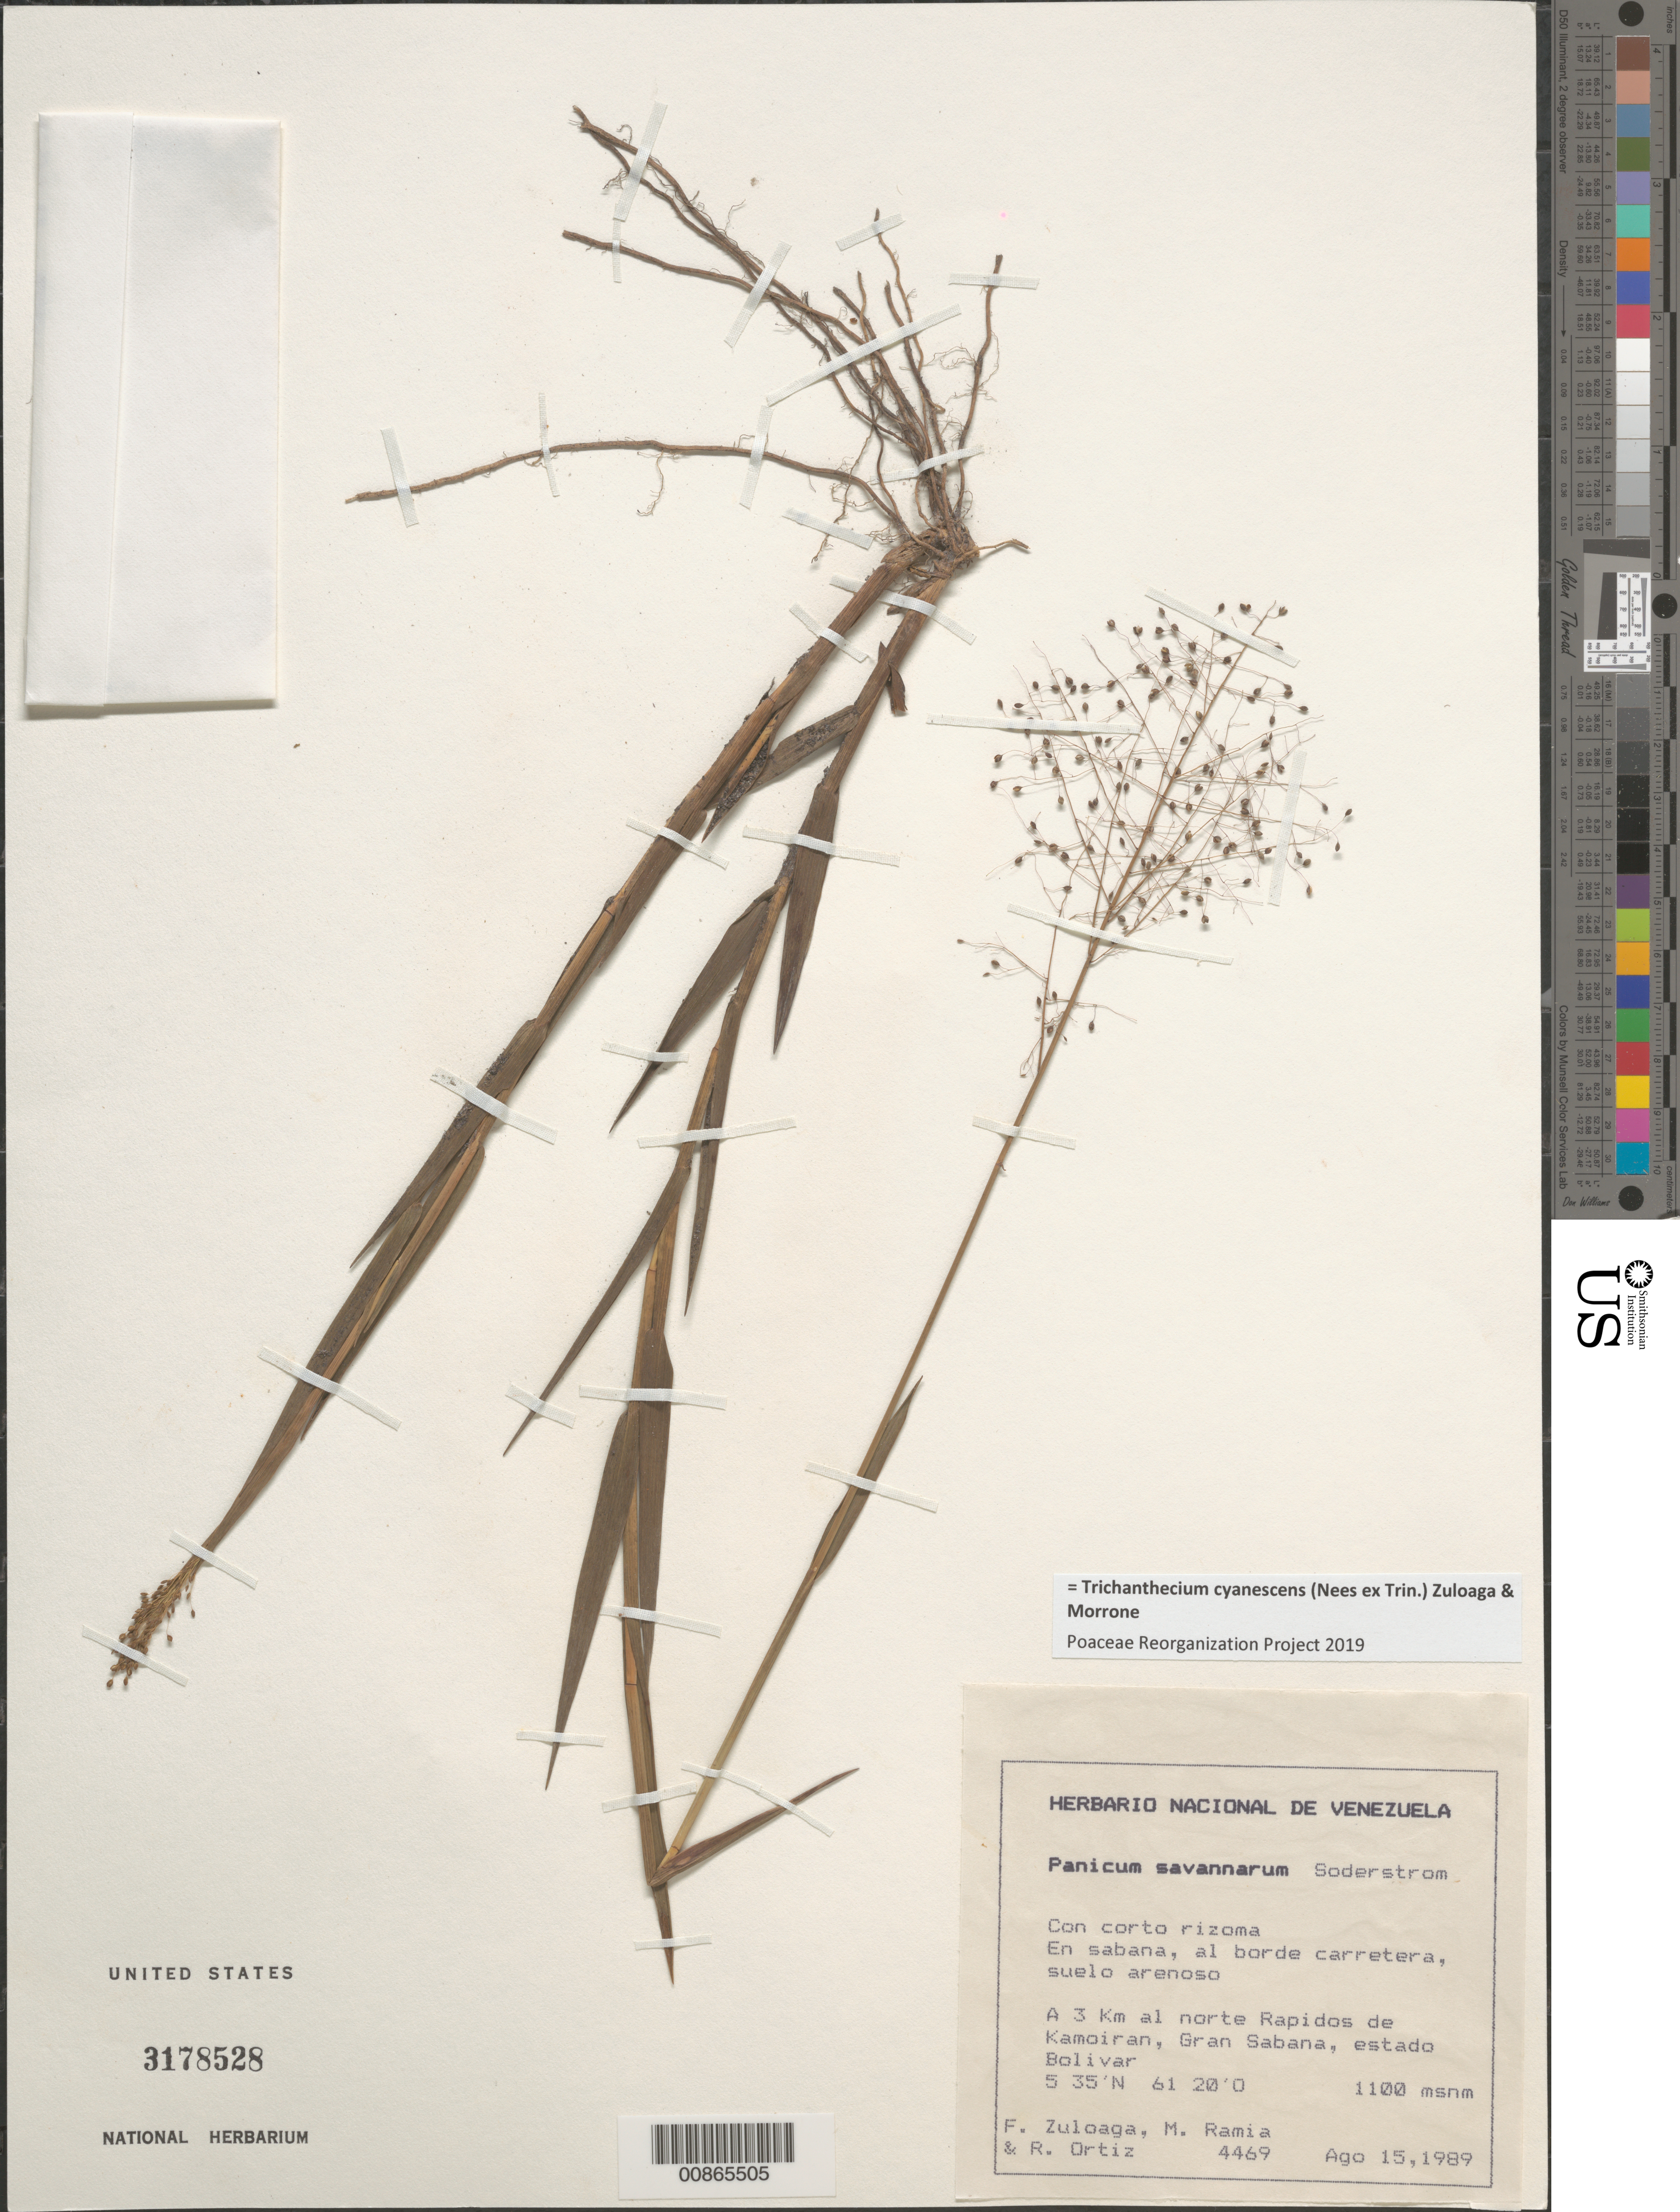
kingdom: Plantae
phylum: Tracheophyta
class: Liliopsida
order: Poales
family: Poaceae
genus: Panicum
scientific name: Panicum cyanescens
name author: Nees ex Trin.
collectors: F. O. Zuloaga, M. Ramia & R. Ortíz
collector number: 4469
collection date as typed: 15-Aug-89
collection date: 1989-08-15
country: Venezuela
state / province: Bolívar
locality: Gran Sabana, 3 km N Rapidos de Kamoiran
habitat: Sabana, al borde carretera, suelo arenoso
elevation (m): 1100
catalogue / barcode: US 3178528